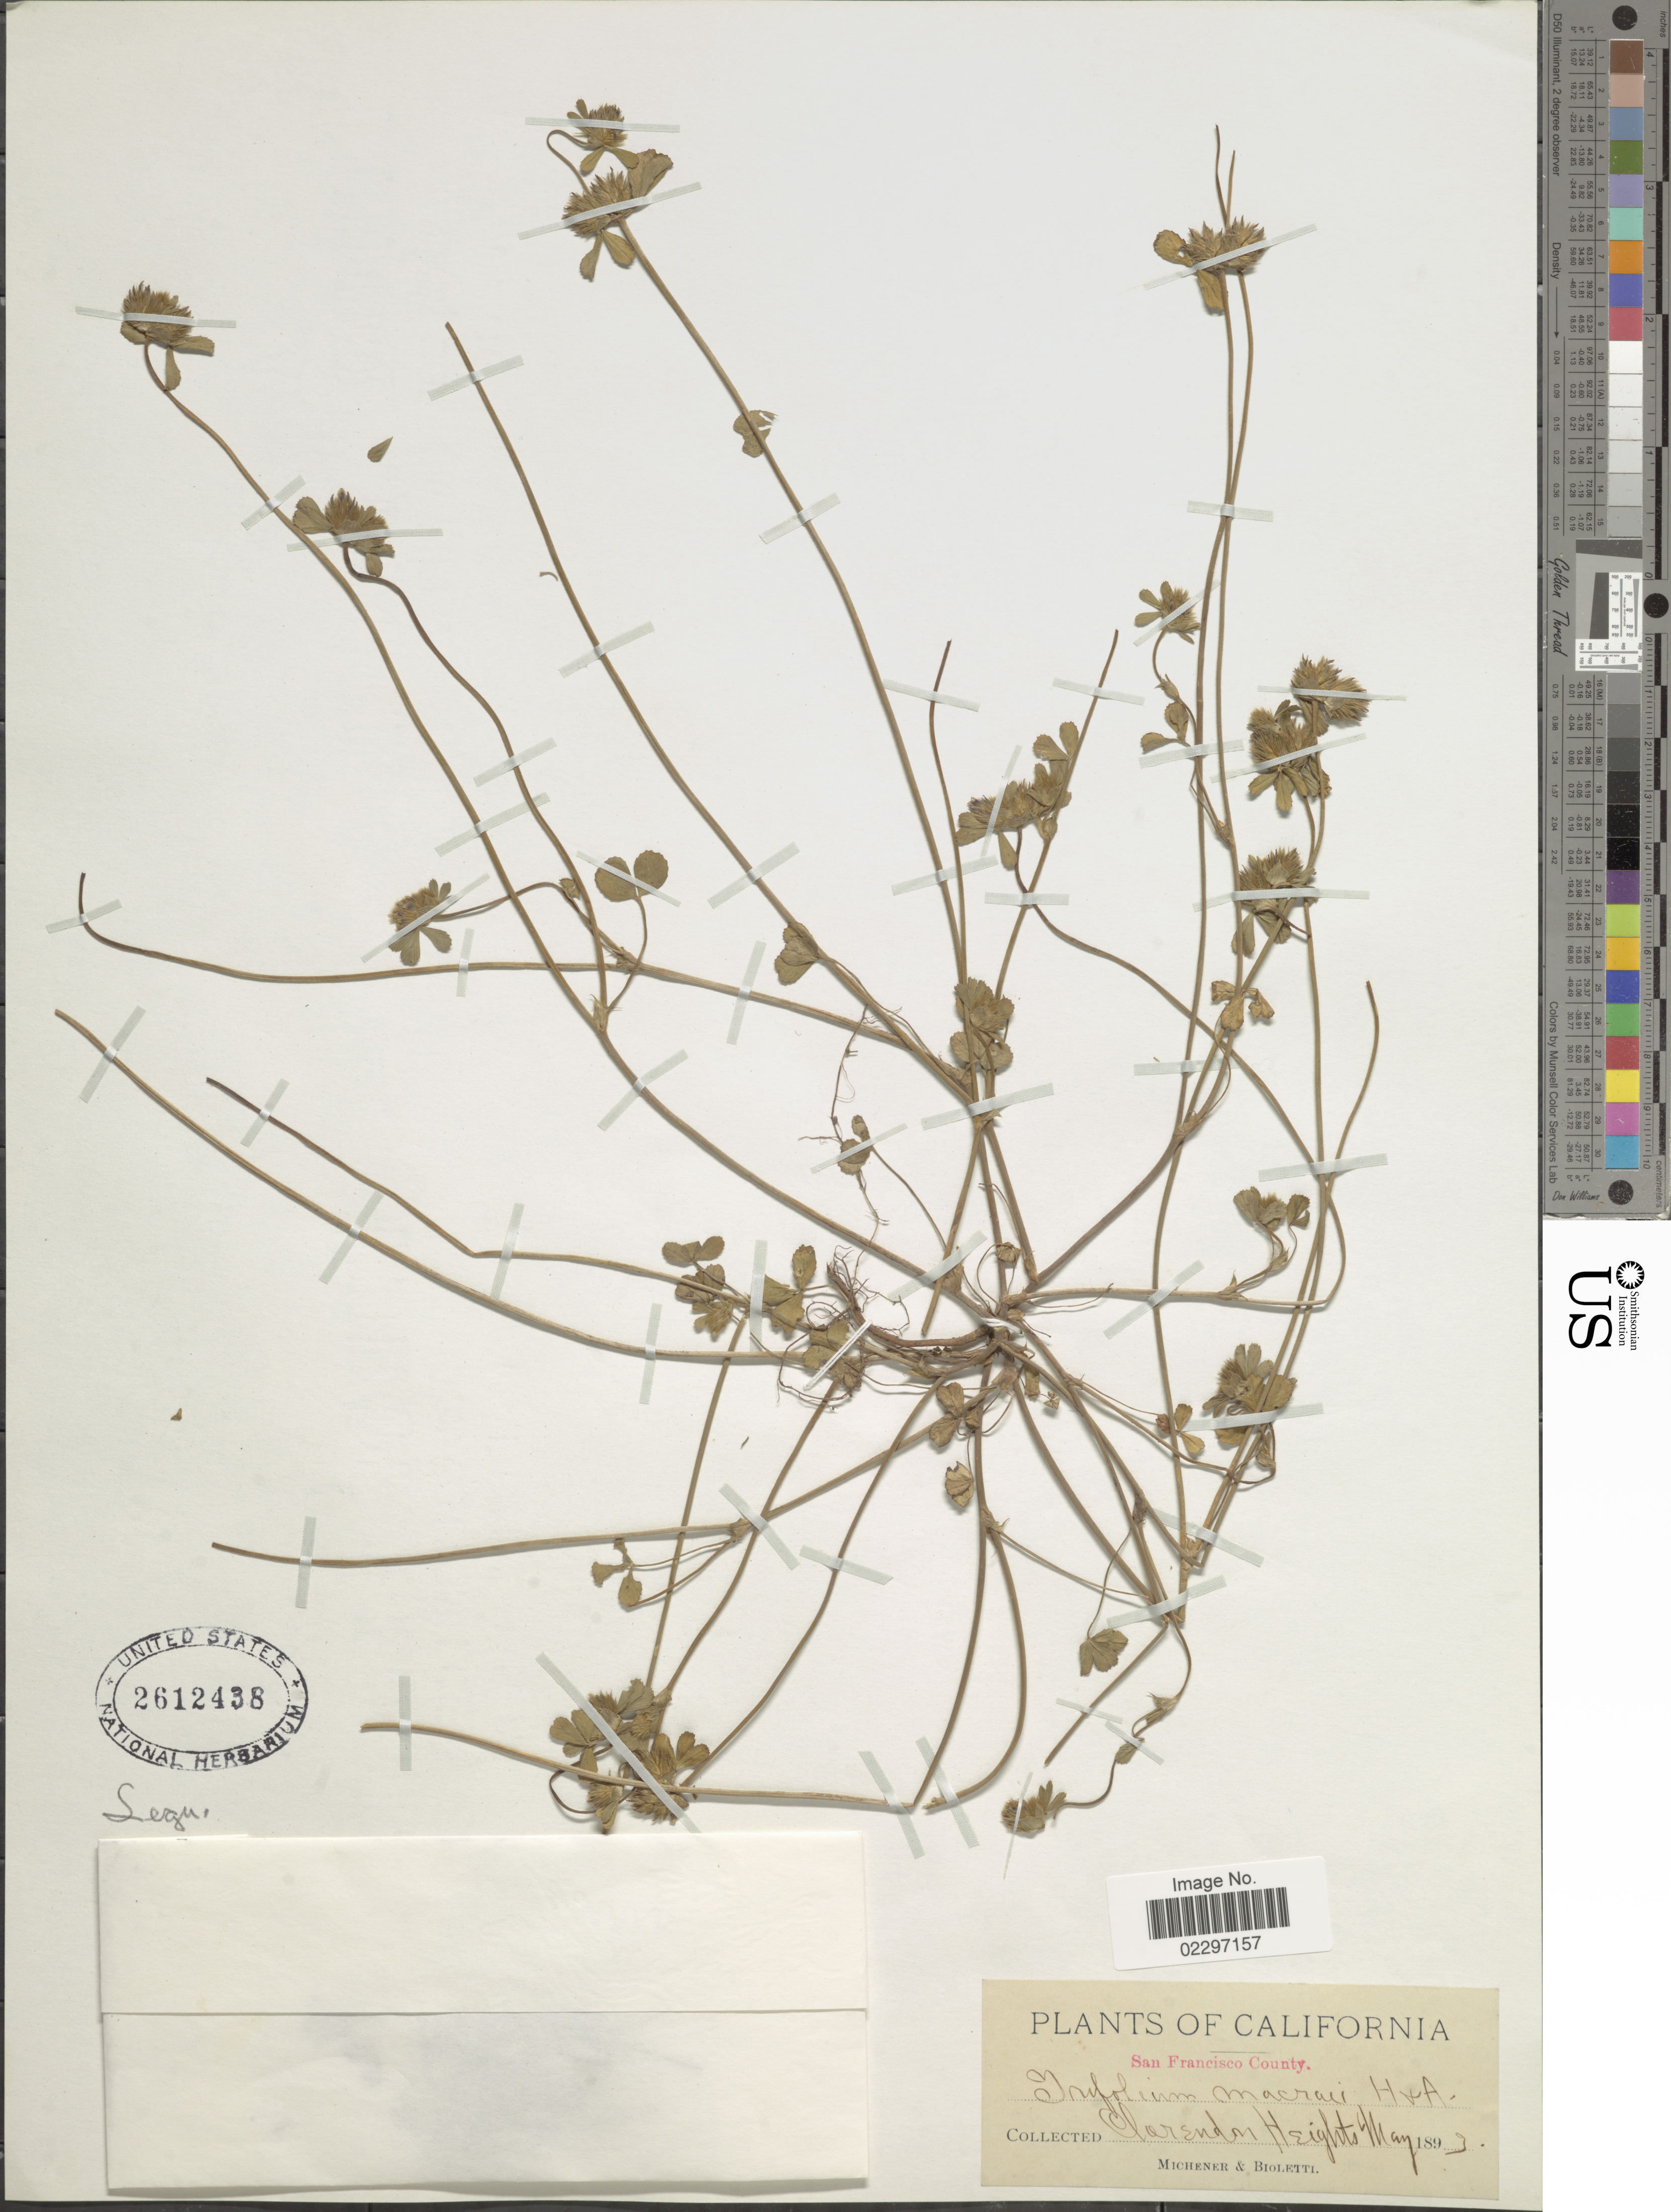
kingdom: Plantae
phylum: Tracheophyta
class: Magnoliopsida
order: Fabales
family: Fabaceae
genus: Trifolium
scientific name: Trifolium macraei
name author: Hook. & Arn.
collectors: -. Michener & -- Bioletti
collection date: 1893-05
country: United States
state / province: California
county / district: San Francisco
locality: San Francisco County. Claredon Heights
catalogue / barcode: US 2612438